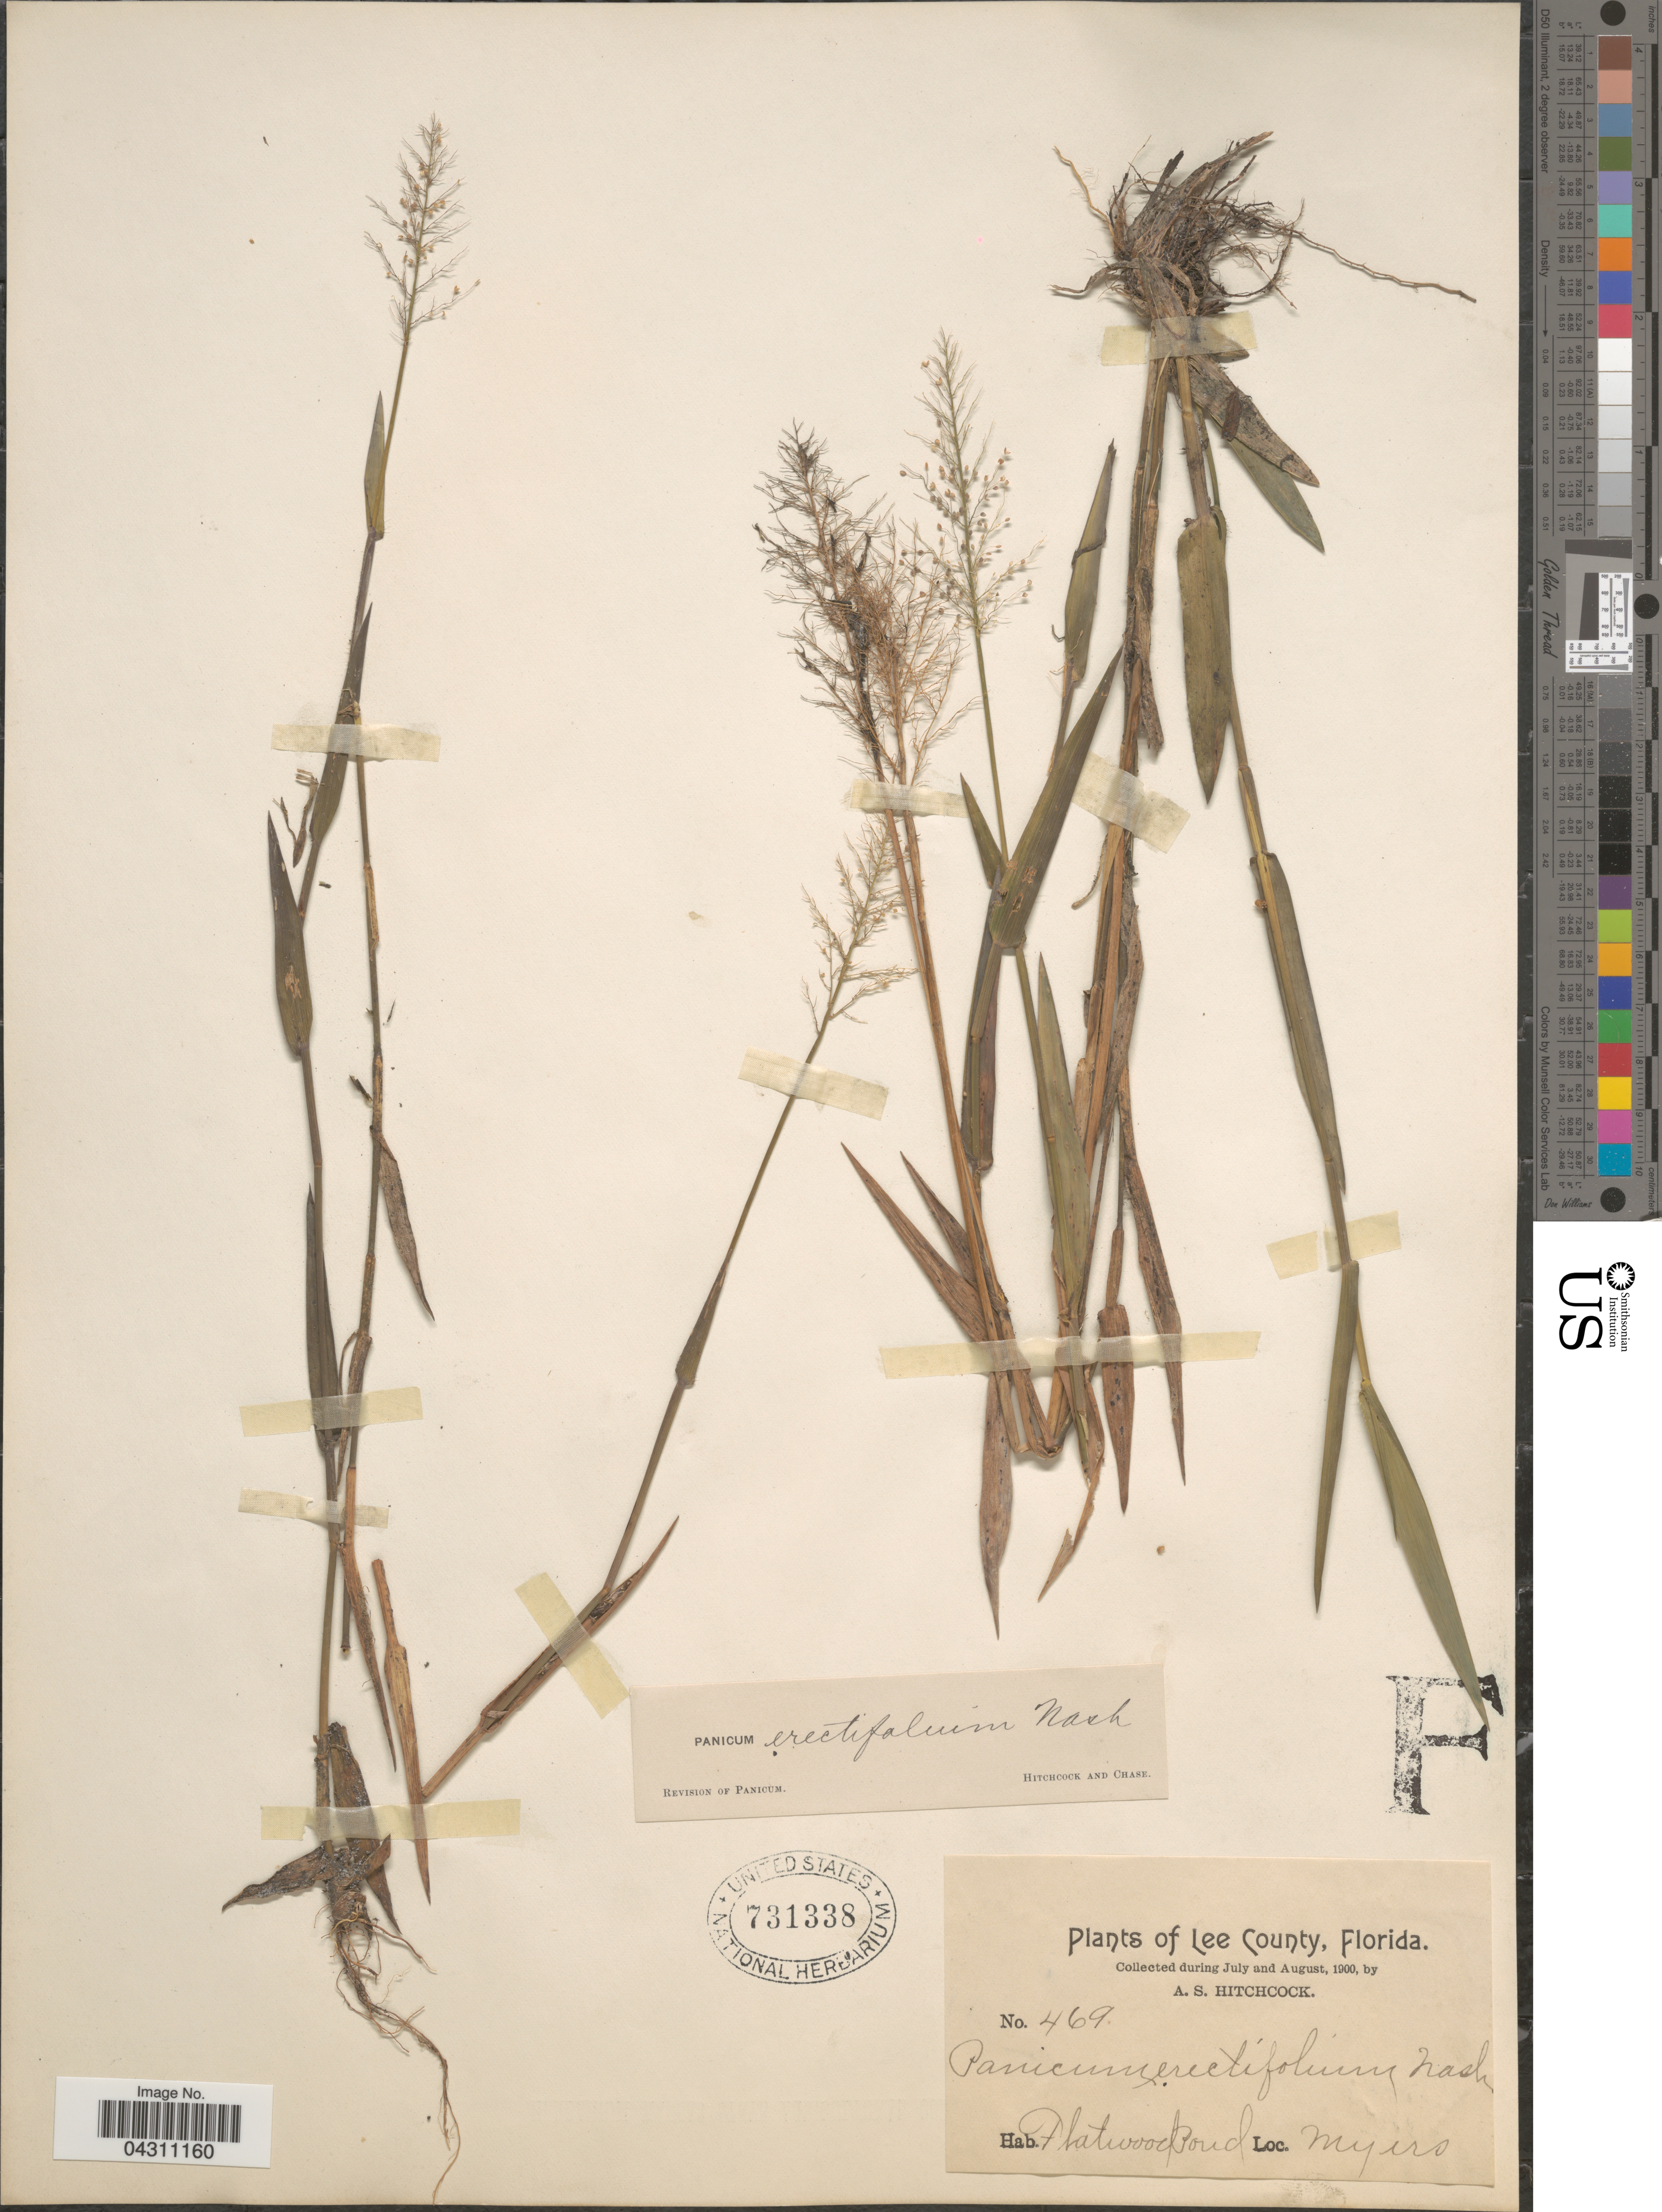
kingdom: Plantae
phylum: Tracheophyta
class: Liliopsida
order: Poales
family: Poaceae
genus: Dichanthelium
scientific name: Dichanthelium sphaerocarpon var. floridanum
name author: (Vasey) Davidse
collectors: A. S. Hitchcock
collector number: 469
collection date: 1900-07/1900-08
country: United States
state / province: Florida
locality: Lee County. Flatwood Pond. Myers.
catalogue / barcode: US 731338